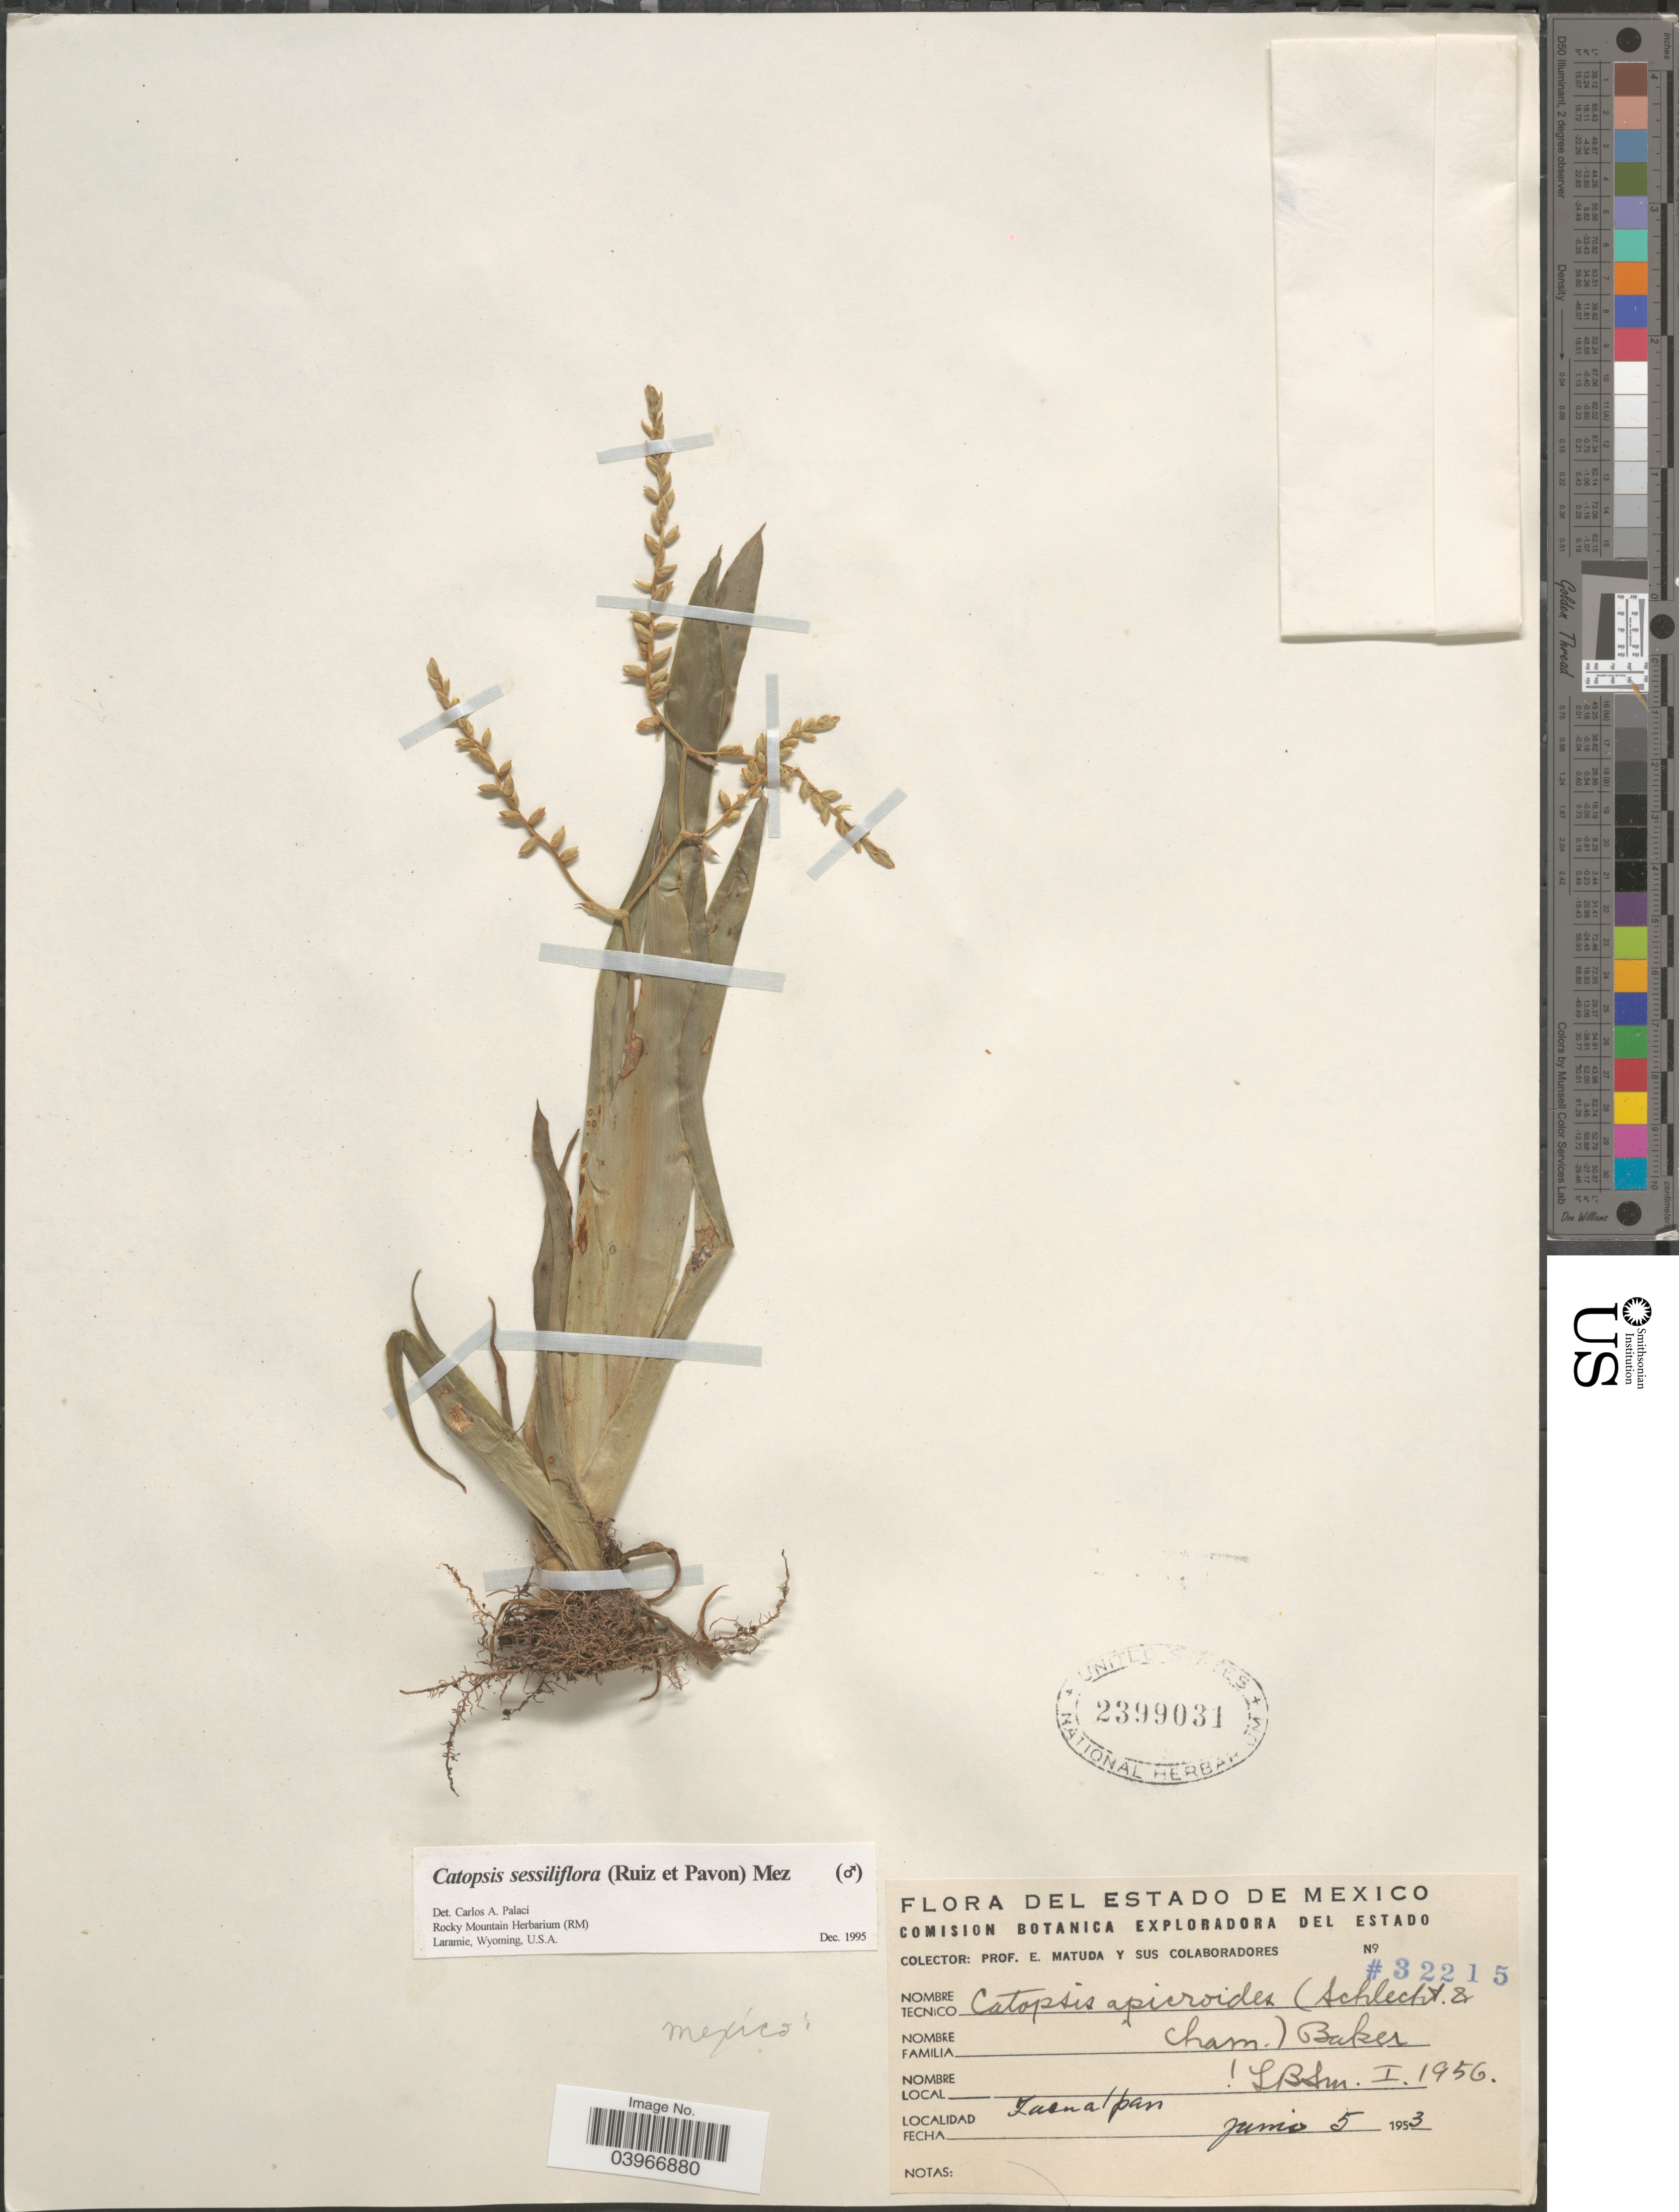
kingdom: Plantae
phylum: Tracheophyta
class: Liliopsida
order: Poales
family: Bromeliaceae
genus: Catopsis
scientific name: Catopsis sessiliflora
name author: (Ruiz & Pav.) Mez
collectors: E. Matuda & Sus Colaboradores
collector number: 32215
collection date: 1953-06-05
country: Mexico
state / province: México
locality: Fusnalpan [interpreted].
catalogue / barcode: US 2399031